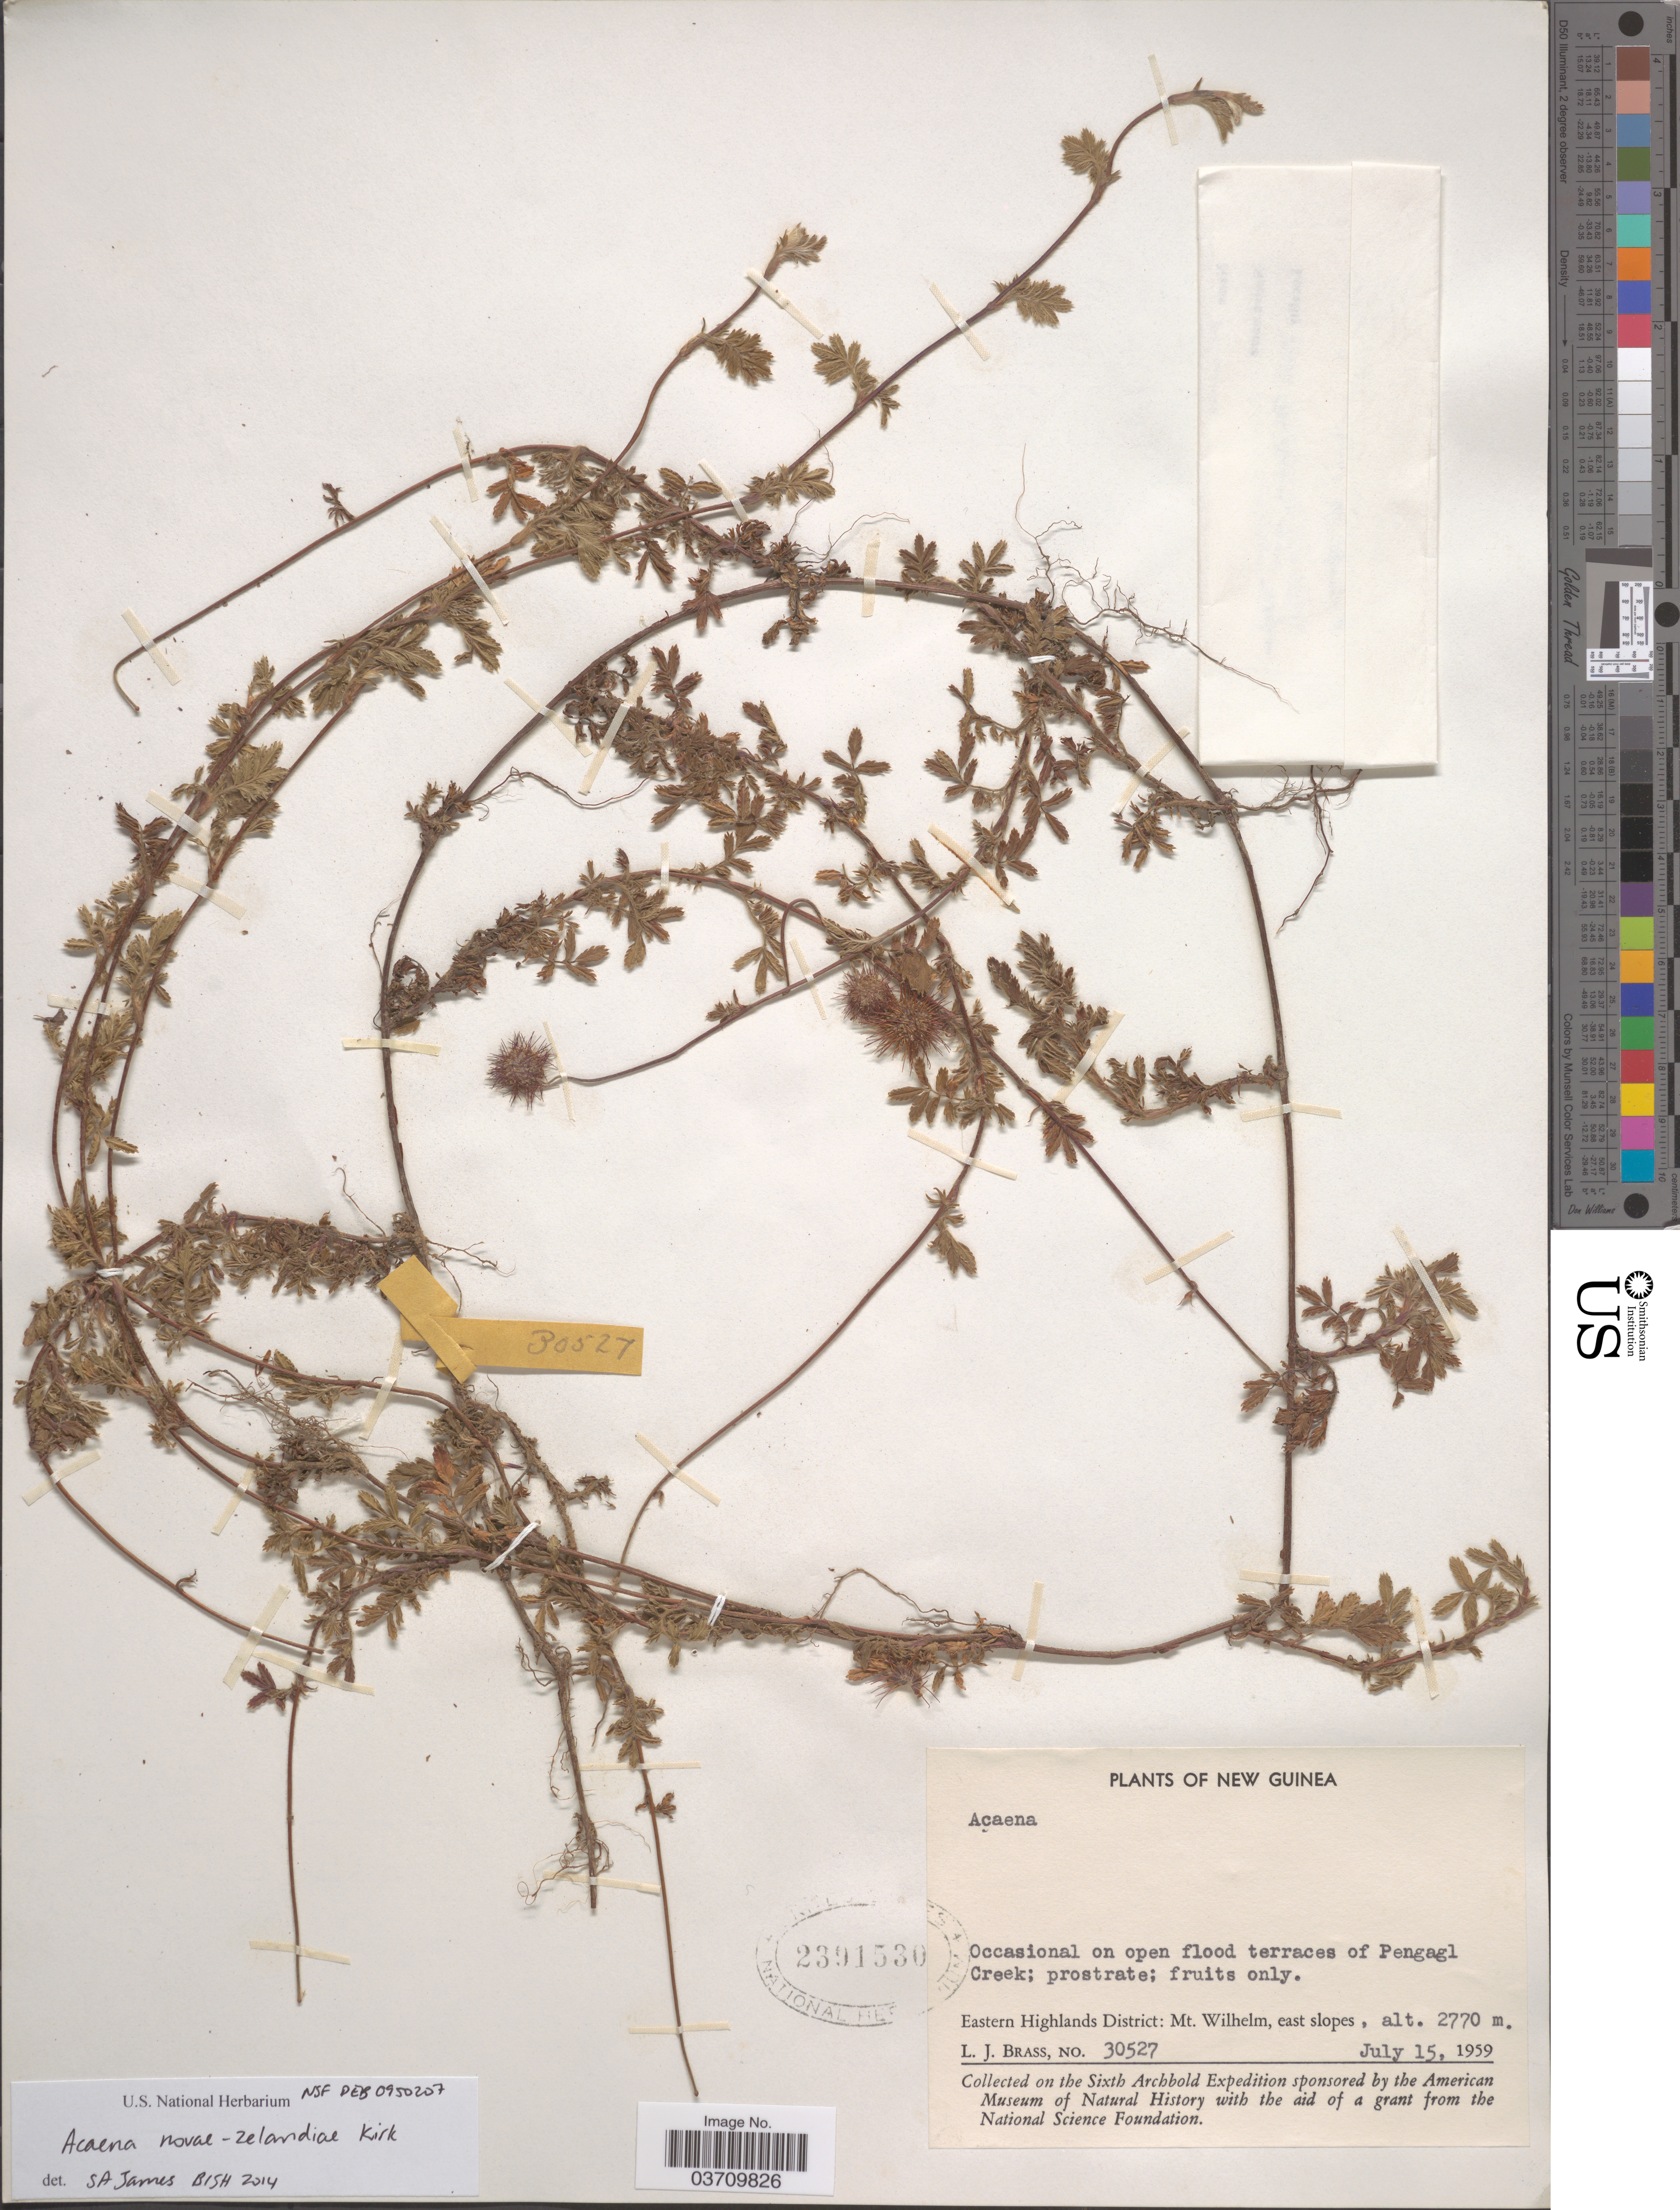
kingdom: Plantae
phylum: Tracheophyta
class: Magnoliopsida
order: Rosales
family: Rosaceae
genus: Acaena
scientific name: Acaena novae-zelandiae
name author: Kirk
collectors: L. J. Brass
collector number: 30527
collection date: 1959-07-15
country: Papua New Guinea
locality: New Guinea. Eastern Highlands District: Mt. Wilhelm, east slopes.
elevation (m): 2770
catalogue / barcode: US 2391530